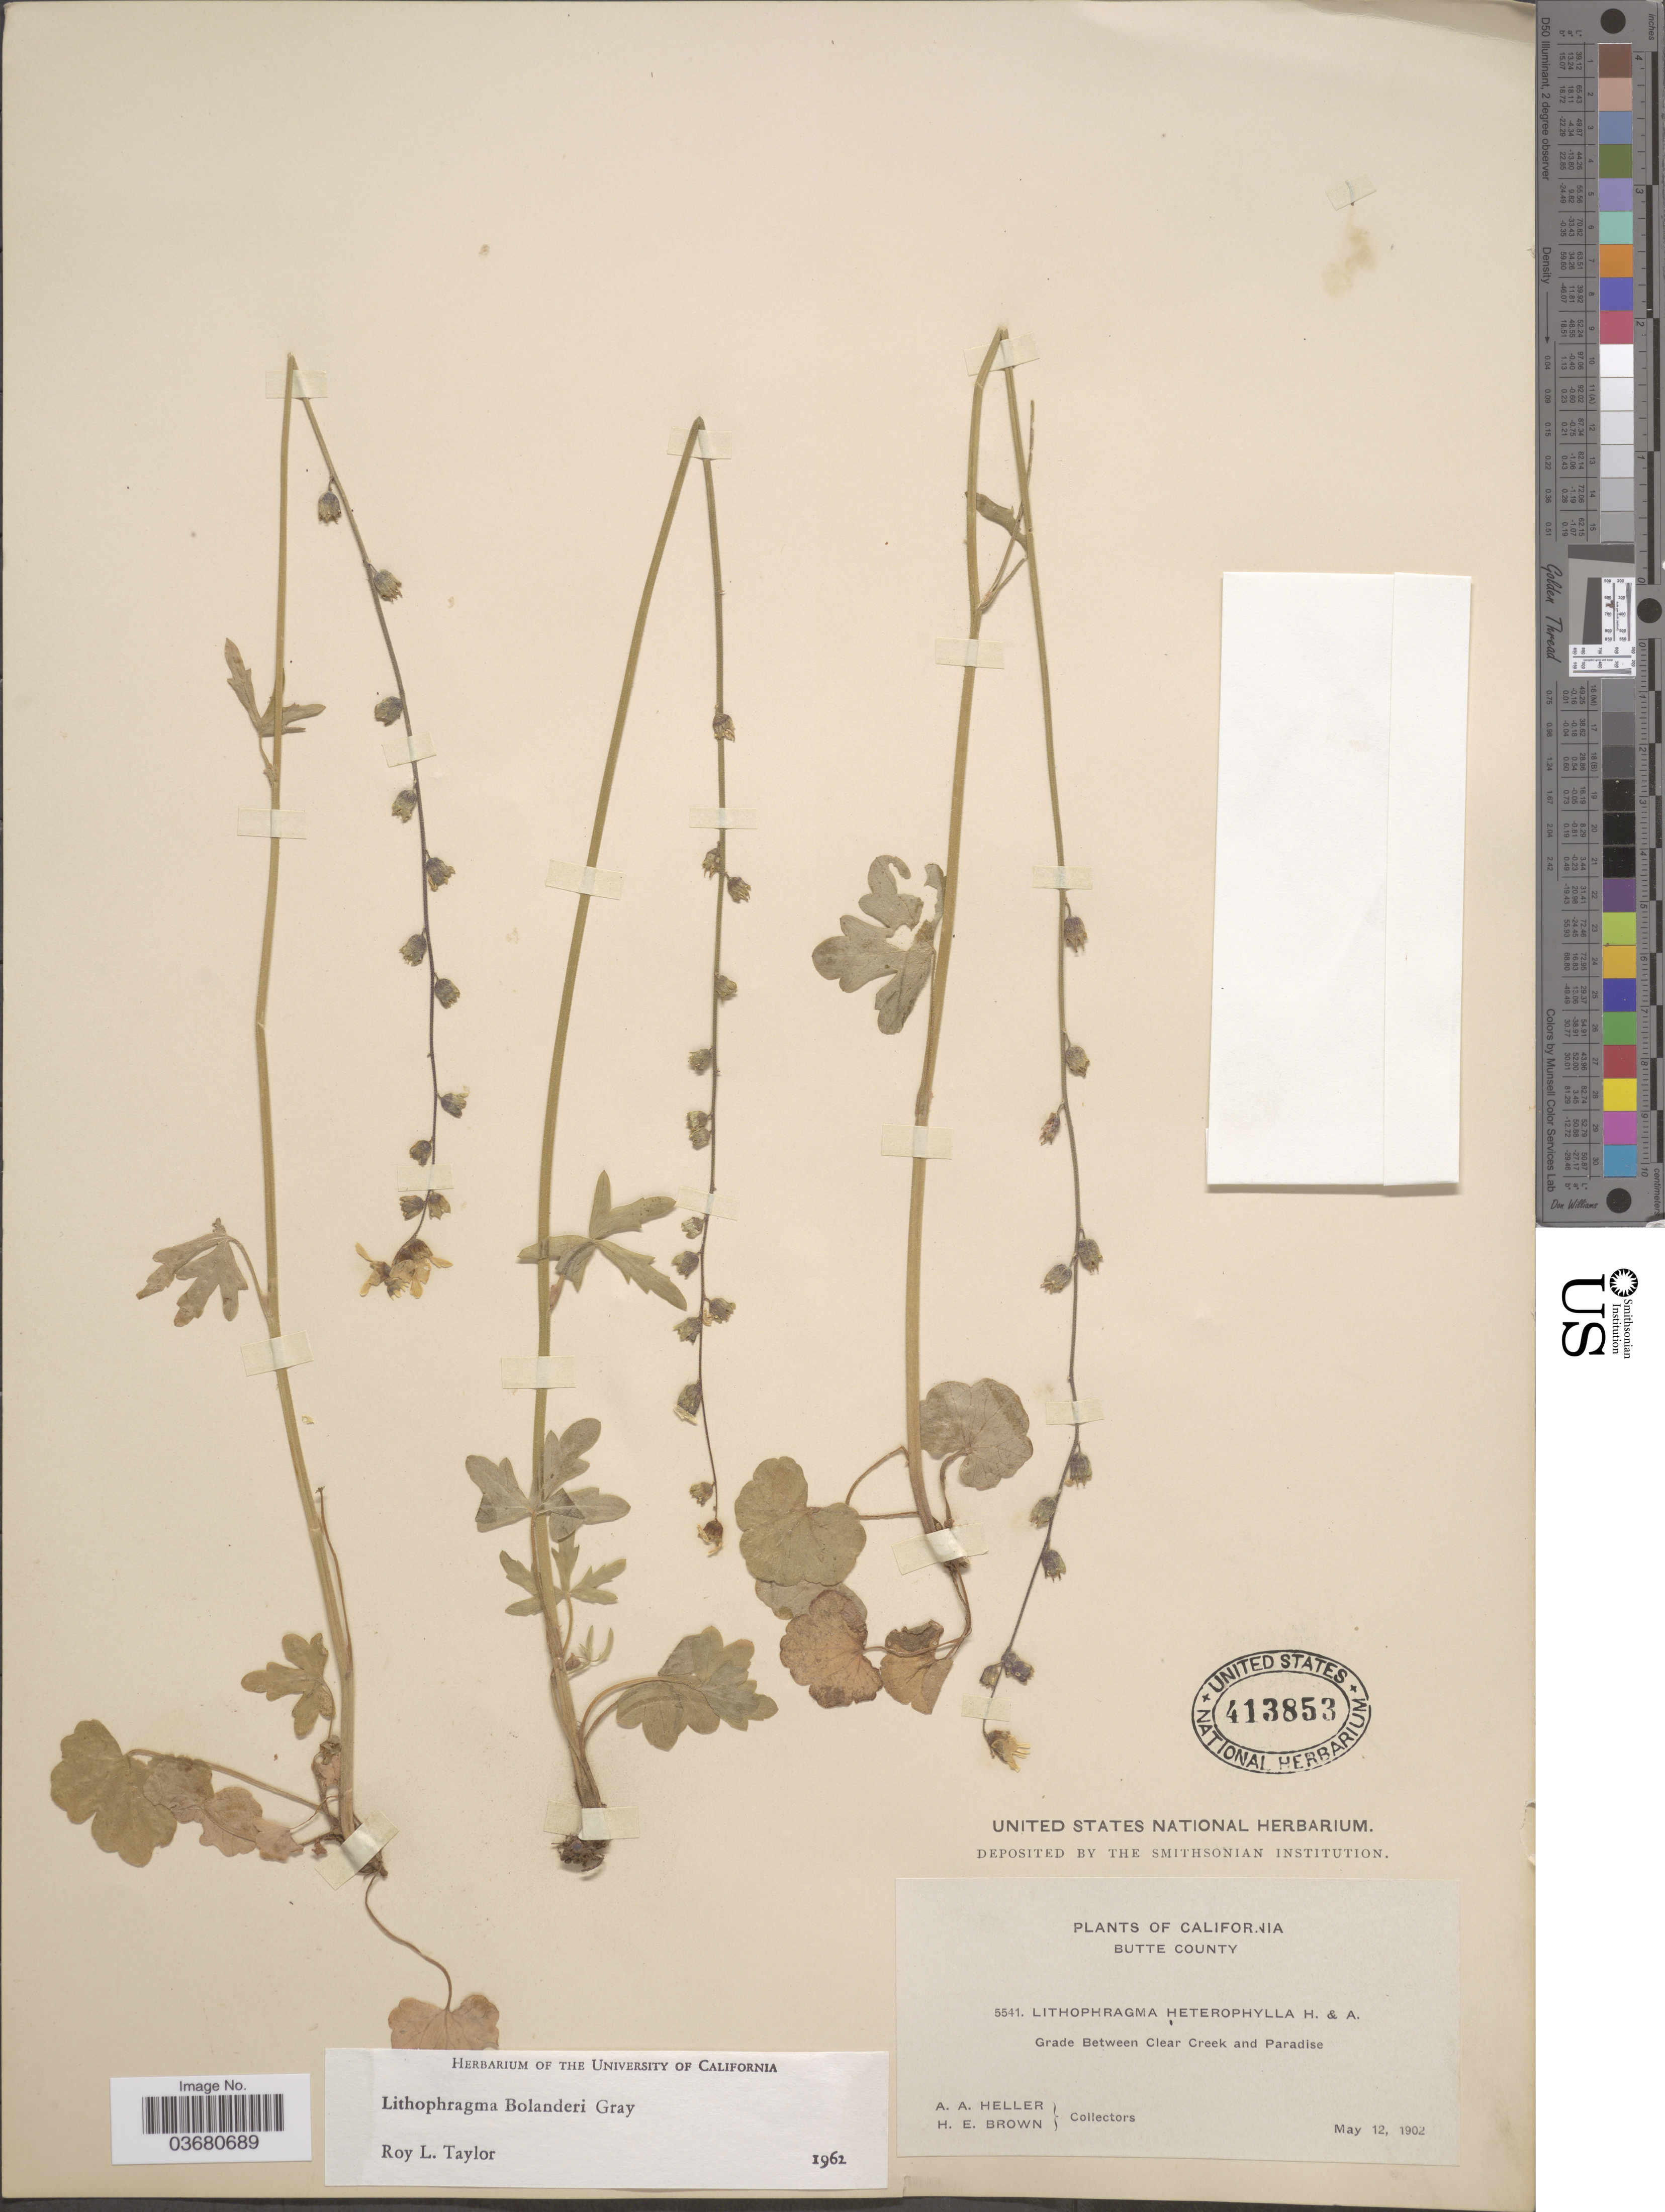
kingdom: Plantae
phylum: Tracheophyta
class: Magnoliopsida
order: Saxifragales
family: Saxifragaceae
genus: Lithophragma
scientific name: Lithophragma bolanderi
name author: A. Gray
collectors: A. A. Heller & H. E. Brown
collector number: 5541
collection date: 1902-05-12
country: United States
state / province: California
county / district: Butte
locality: Butte County. Grade Between Clear Creek and Paradise.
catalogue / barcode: US 413853